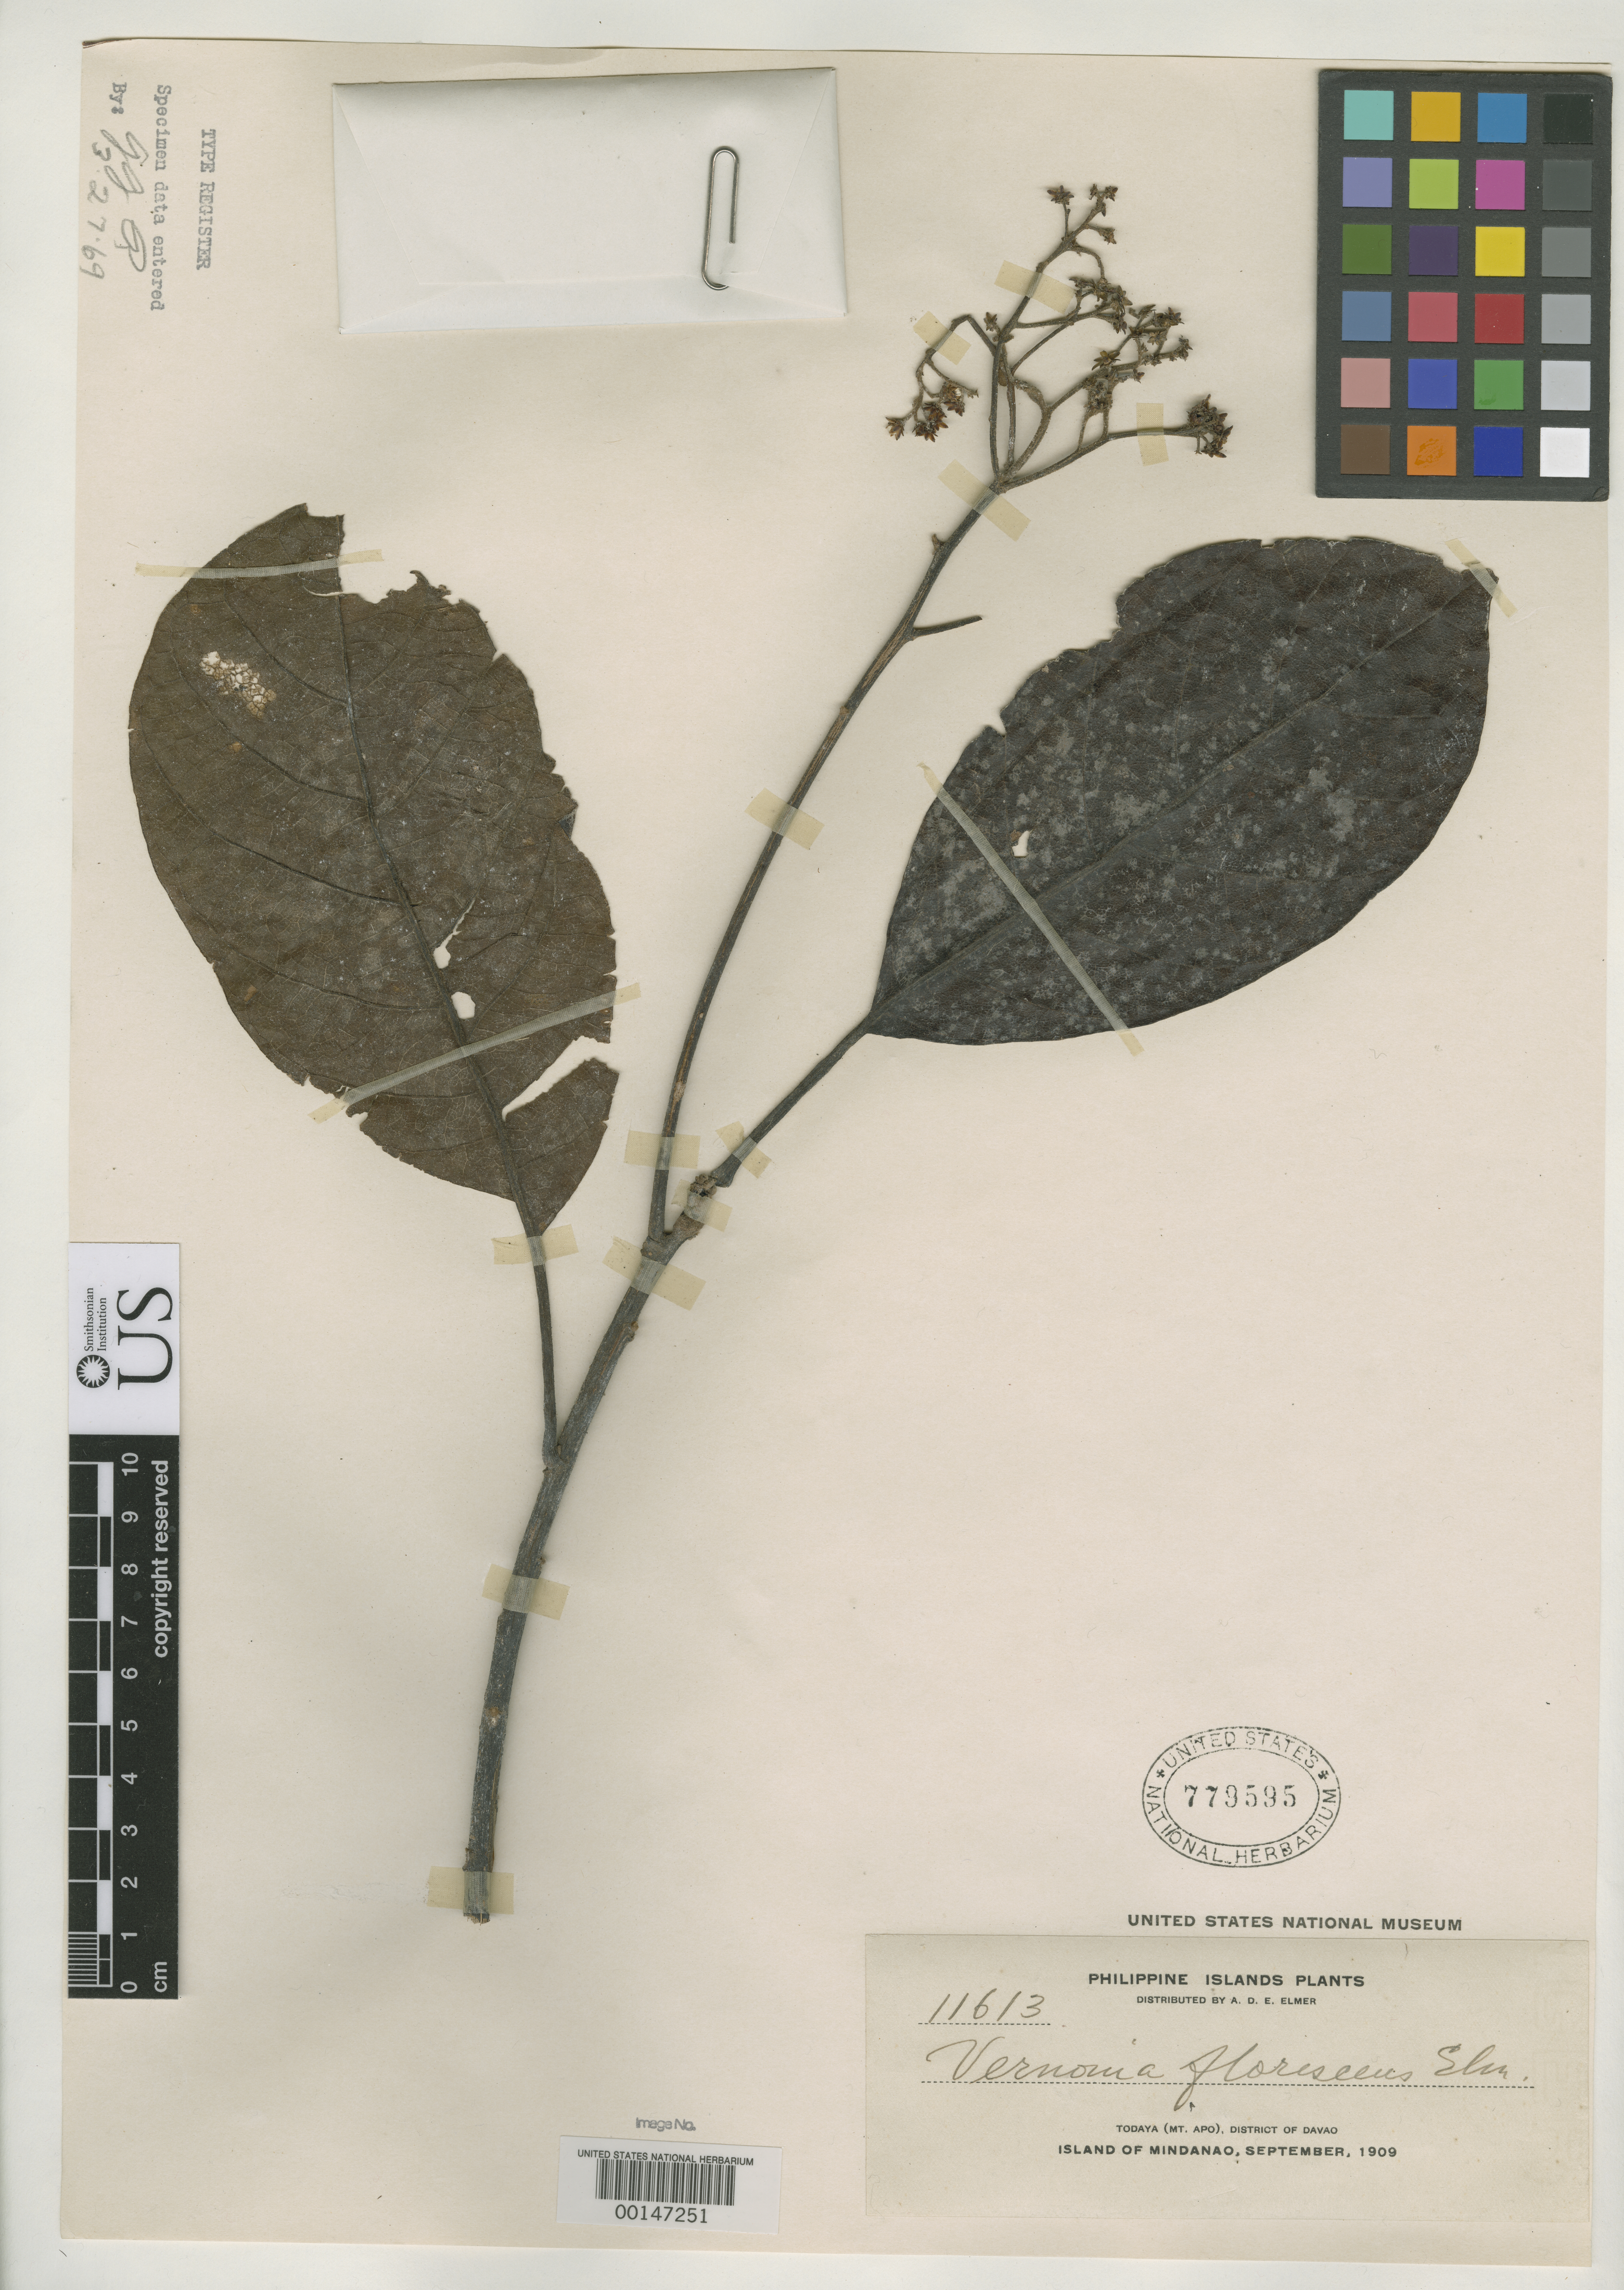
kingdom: Plantae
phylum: Tracheophyta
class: Magnoliopsida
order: Asterales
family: Asteraceae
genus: Vernonia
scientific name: Vernonia florescens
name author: Elmer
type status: Isotype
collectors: A. D. E. Elmer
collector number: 11613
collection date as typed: Sep 1909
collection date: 1909-09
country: Philippines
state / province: Davao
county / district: Davao del Sur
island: Mindanao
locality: Todaya, Mt. Apo.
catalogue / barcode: US 779595